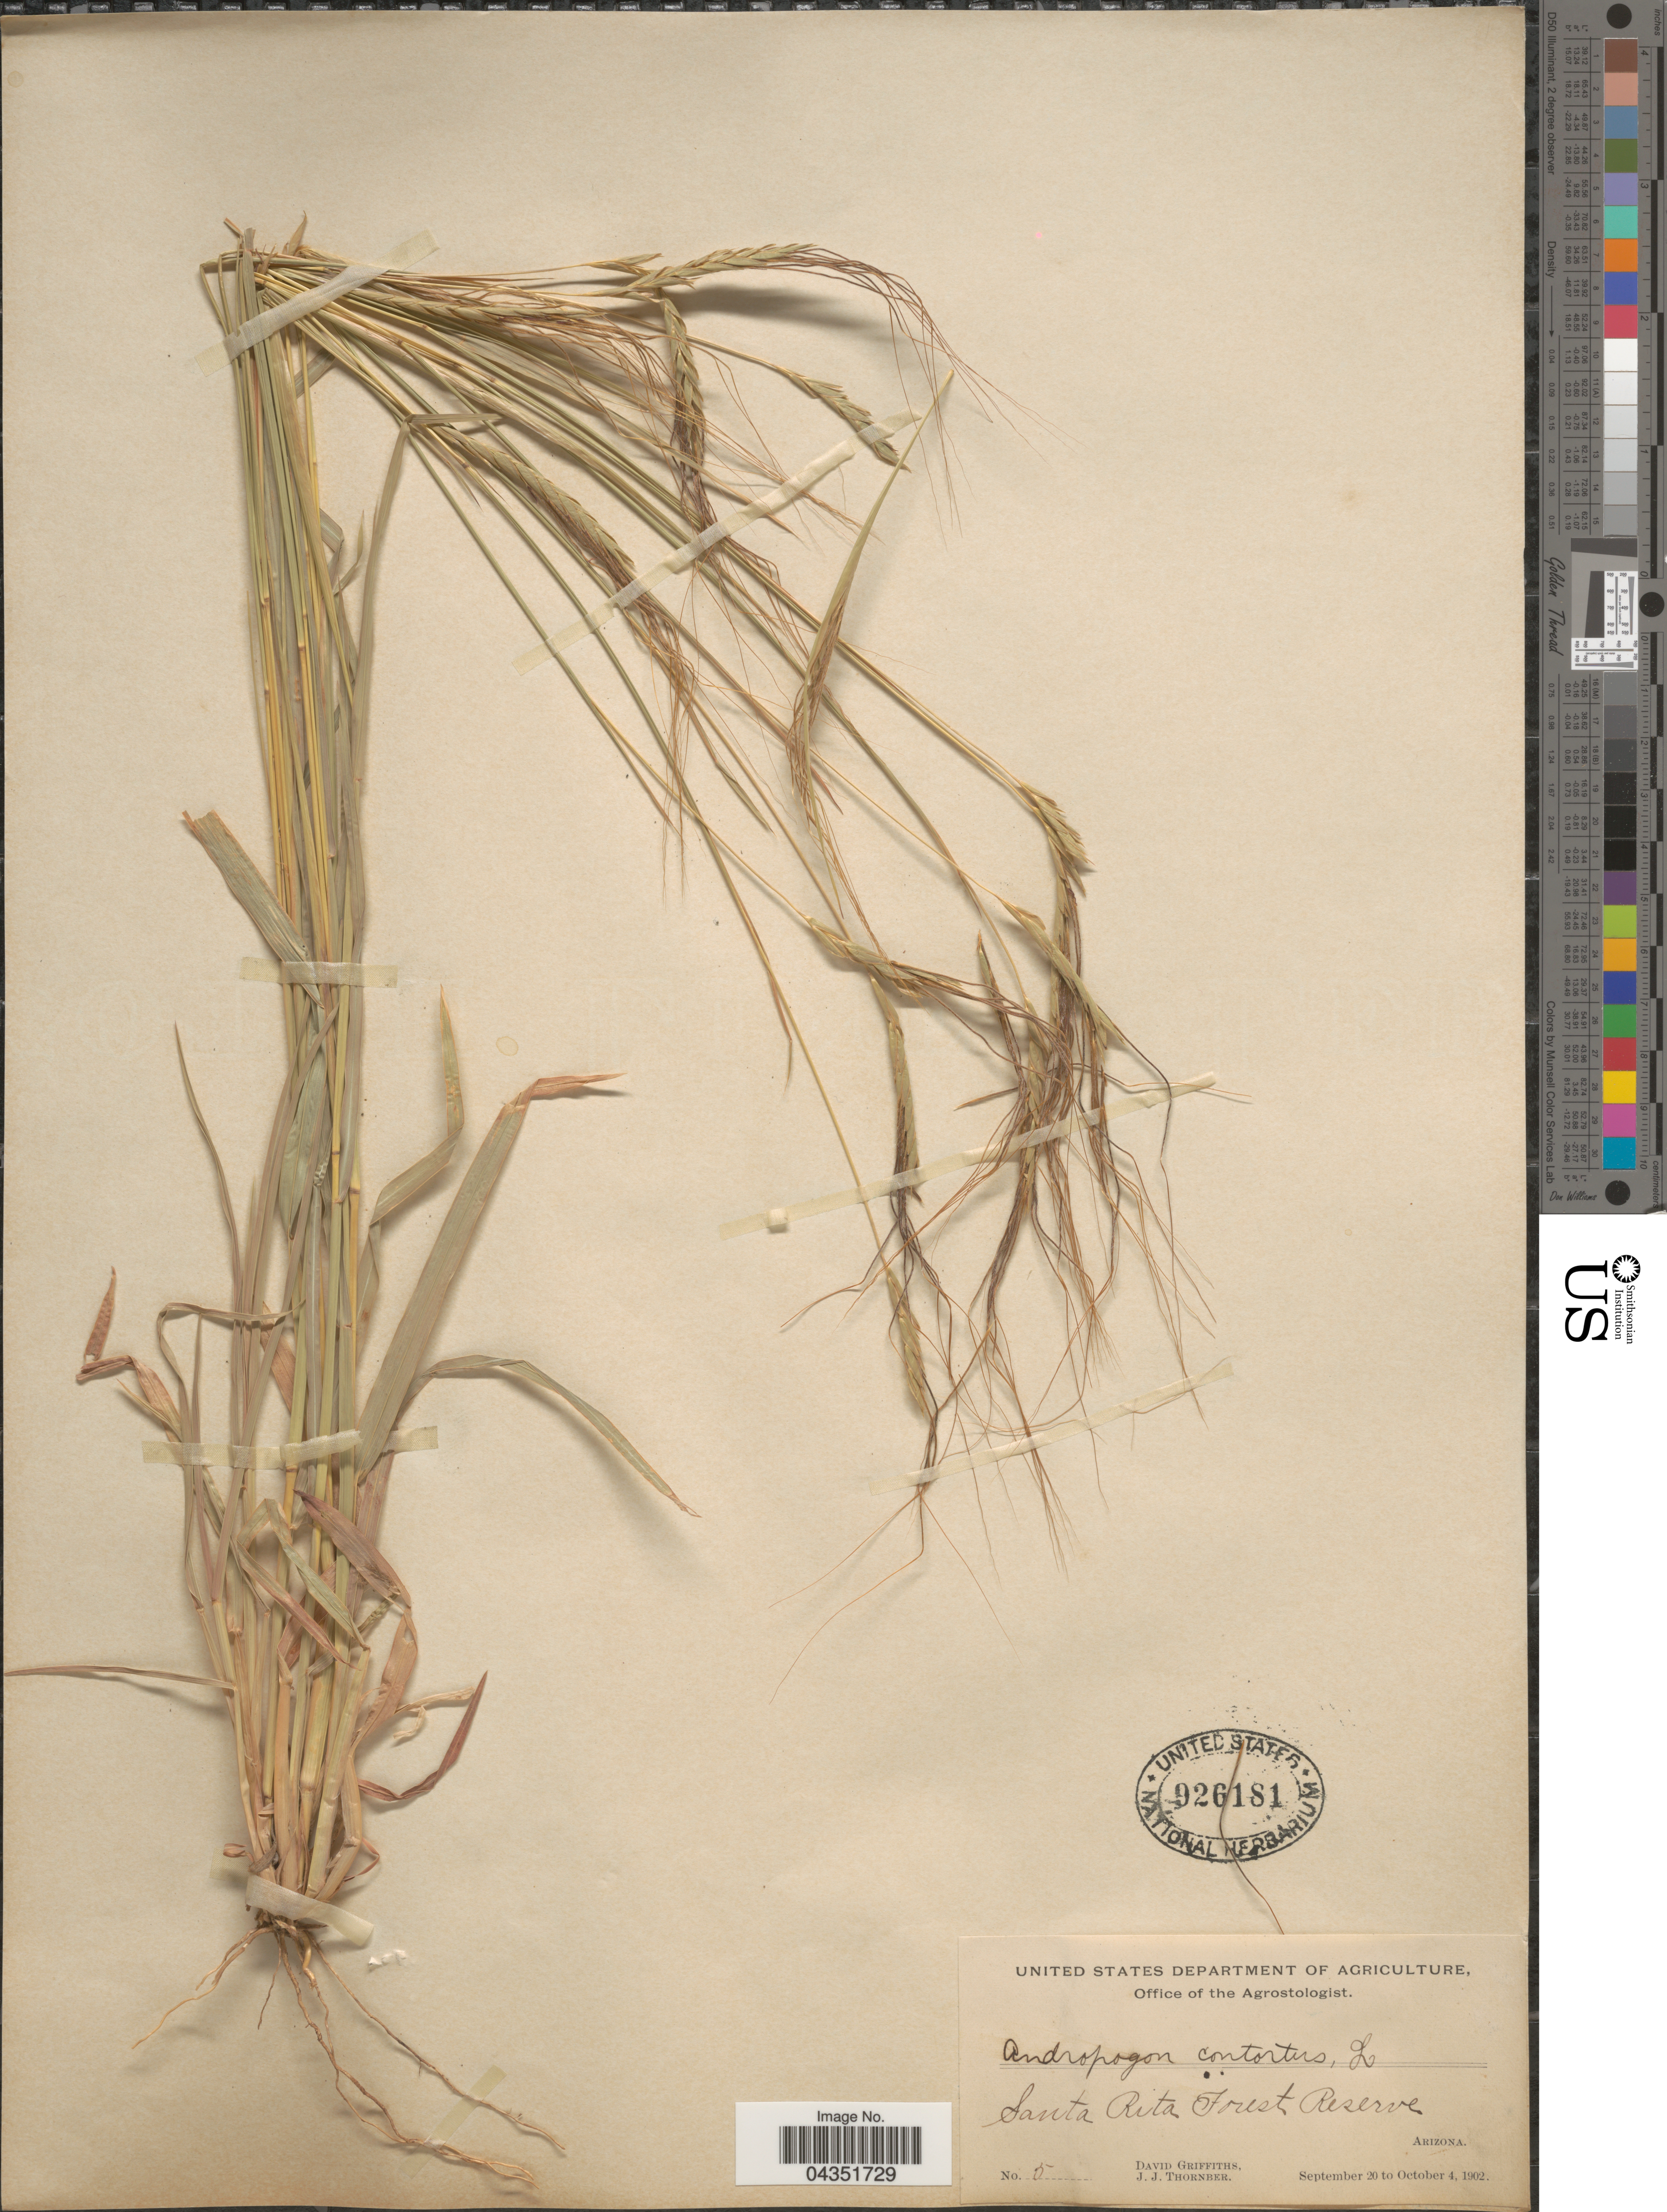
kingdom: Plantae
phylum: Tracheophyta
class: Liliopsida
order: Poales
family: Poaceae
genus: Heteropogon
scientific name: Heteropogon contortus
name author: (L.) P. Beauv. ex Roem. & Schult.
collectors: D. Griffiths & J. Thornber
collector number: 5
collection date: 1902-09-20/1902-10-04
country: United States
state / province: Arizona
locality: Santa Rita Forest Reserve.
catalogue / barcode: US 926181